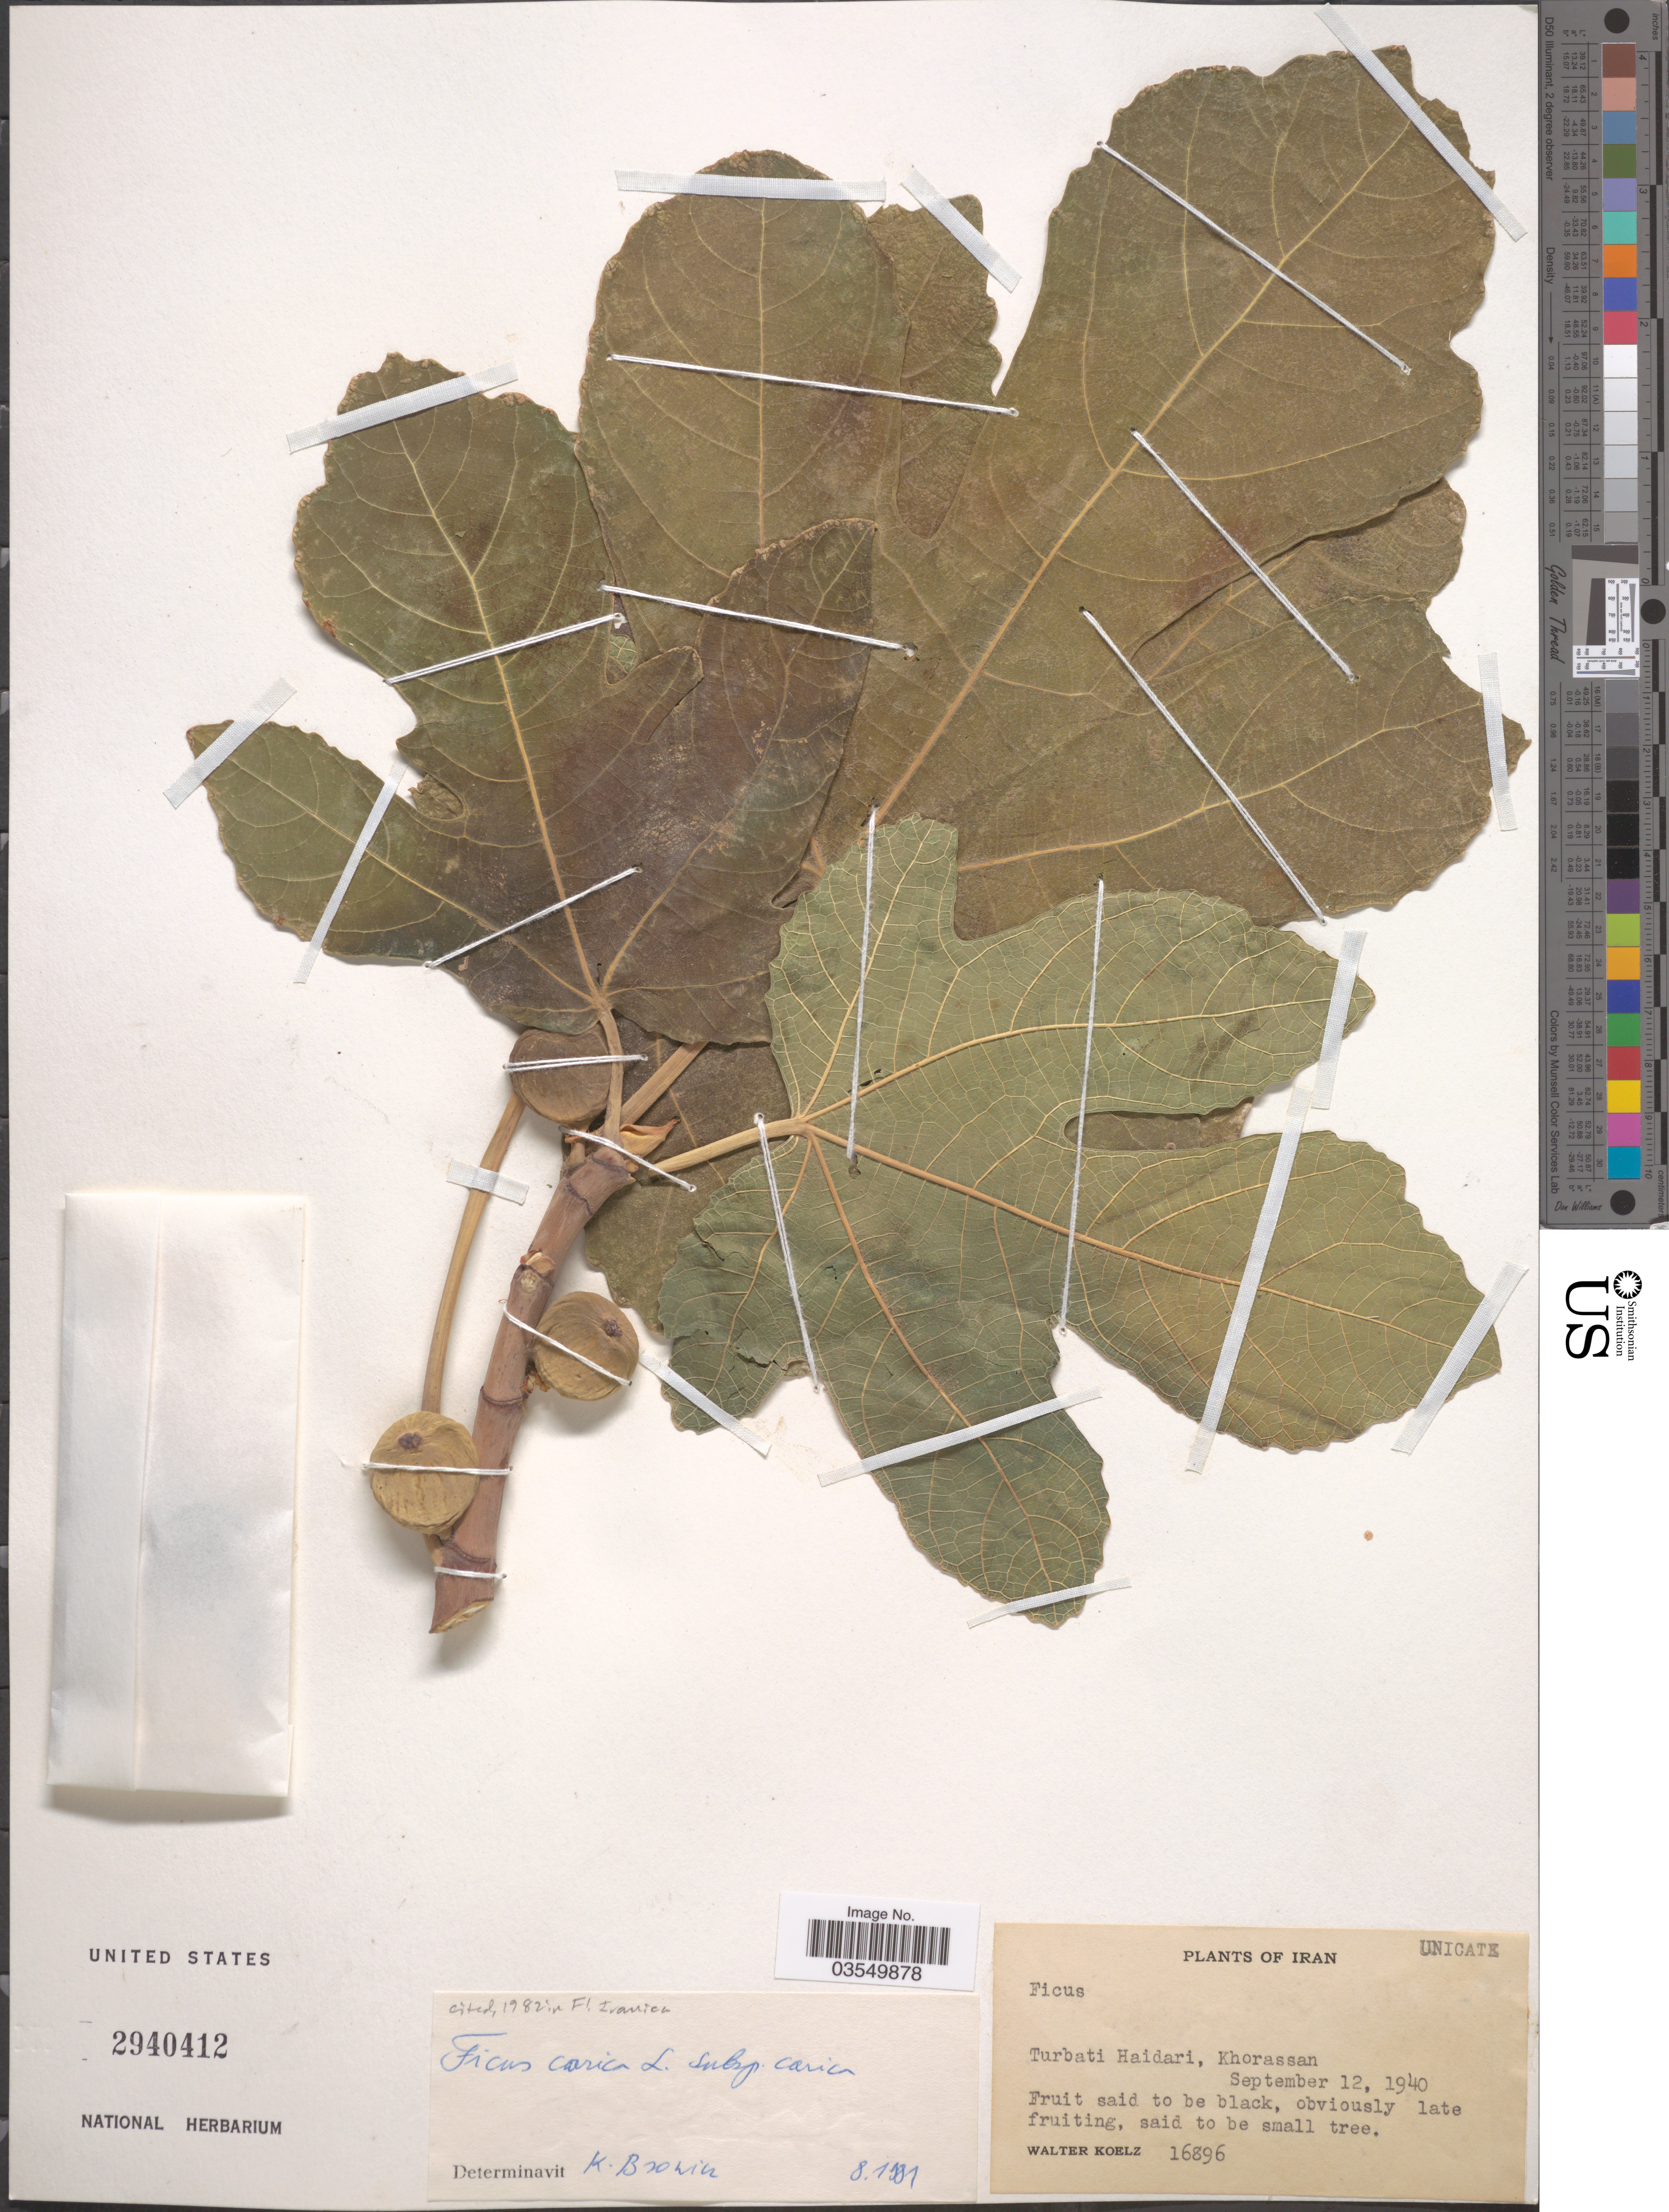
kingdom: Plantae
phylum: Tracheophyta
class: Magnoliopsida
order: Rosales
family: Moraceae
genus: Ficus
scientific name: Ficus carica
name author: L.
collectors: W. N. Koelz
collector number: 16896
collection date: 1940-09-12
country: Iran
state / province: Khorasan [obsolete]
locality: Turbati Haidari, Khorassan.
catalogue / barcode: US 2940412